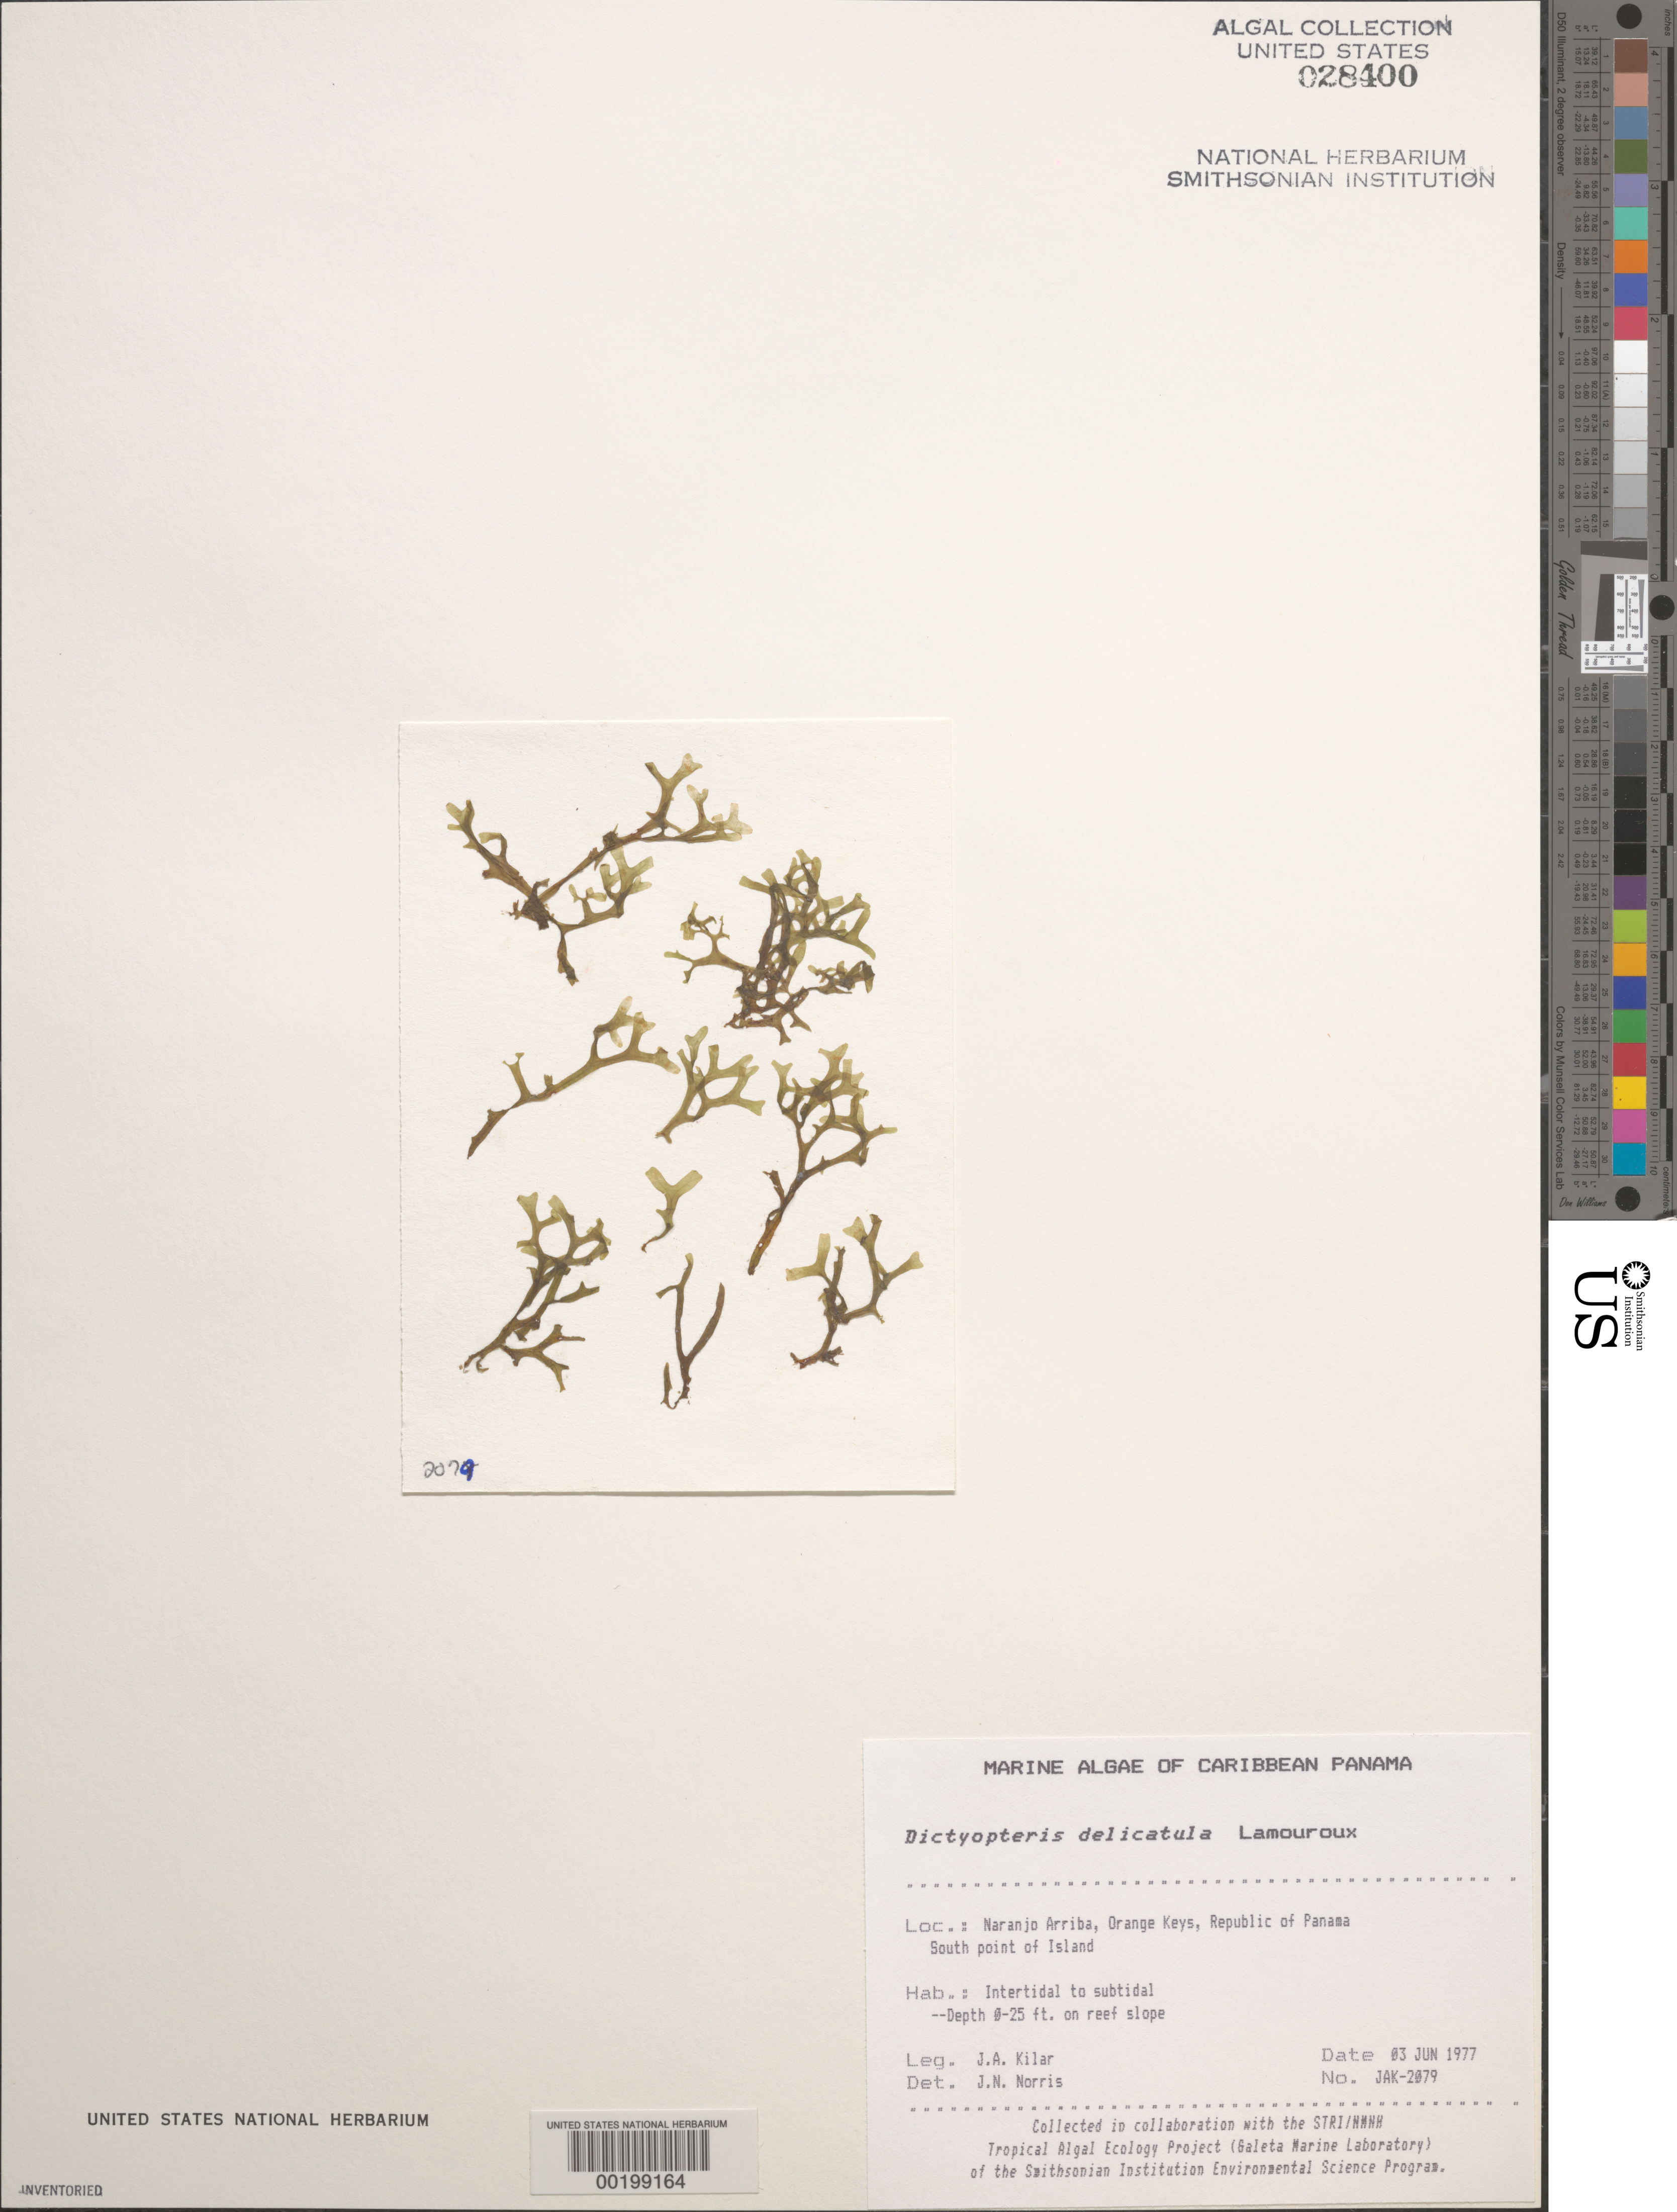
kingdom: Chromista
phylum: Ochrophyta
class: Phaeophyceae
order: Dictyotales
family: Dictyotaceae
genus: Dictyopteris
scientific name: Dictyopteris delicatula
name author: J.V.Lamouroux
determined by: Norris, James N.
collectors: J. A. Kilar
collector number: JAK-2079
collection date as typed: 03 Jun 1977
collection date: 1977-06-03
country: Panama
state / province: Colón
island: Naranjo Arriba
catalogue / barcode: US 28400